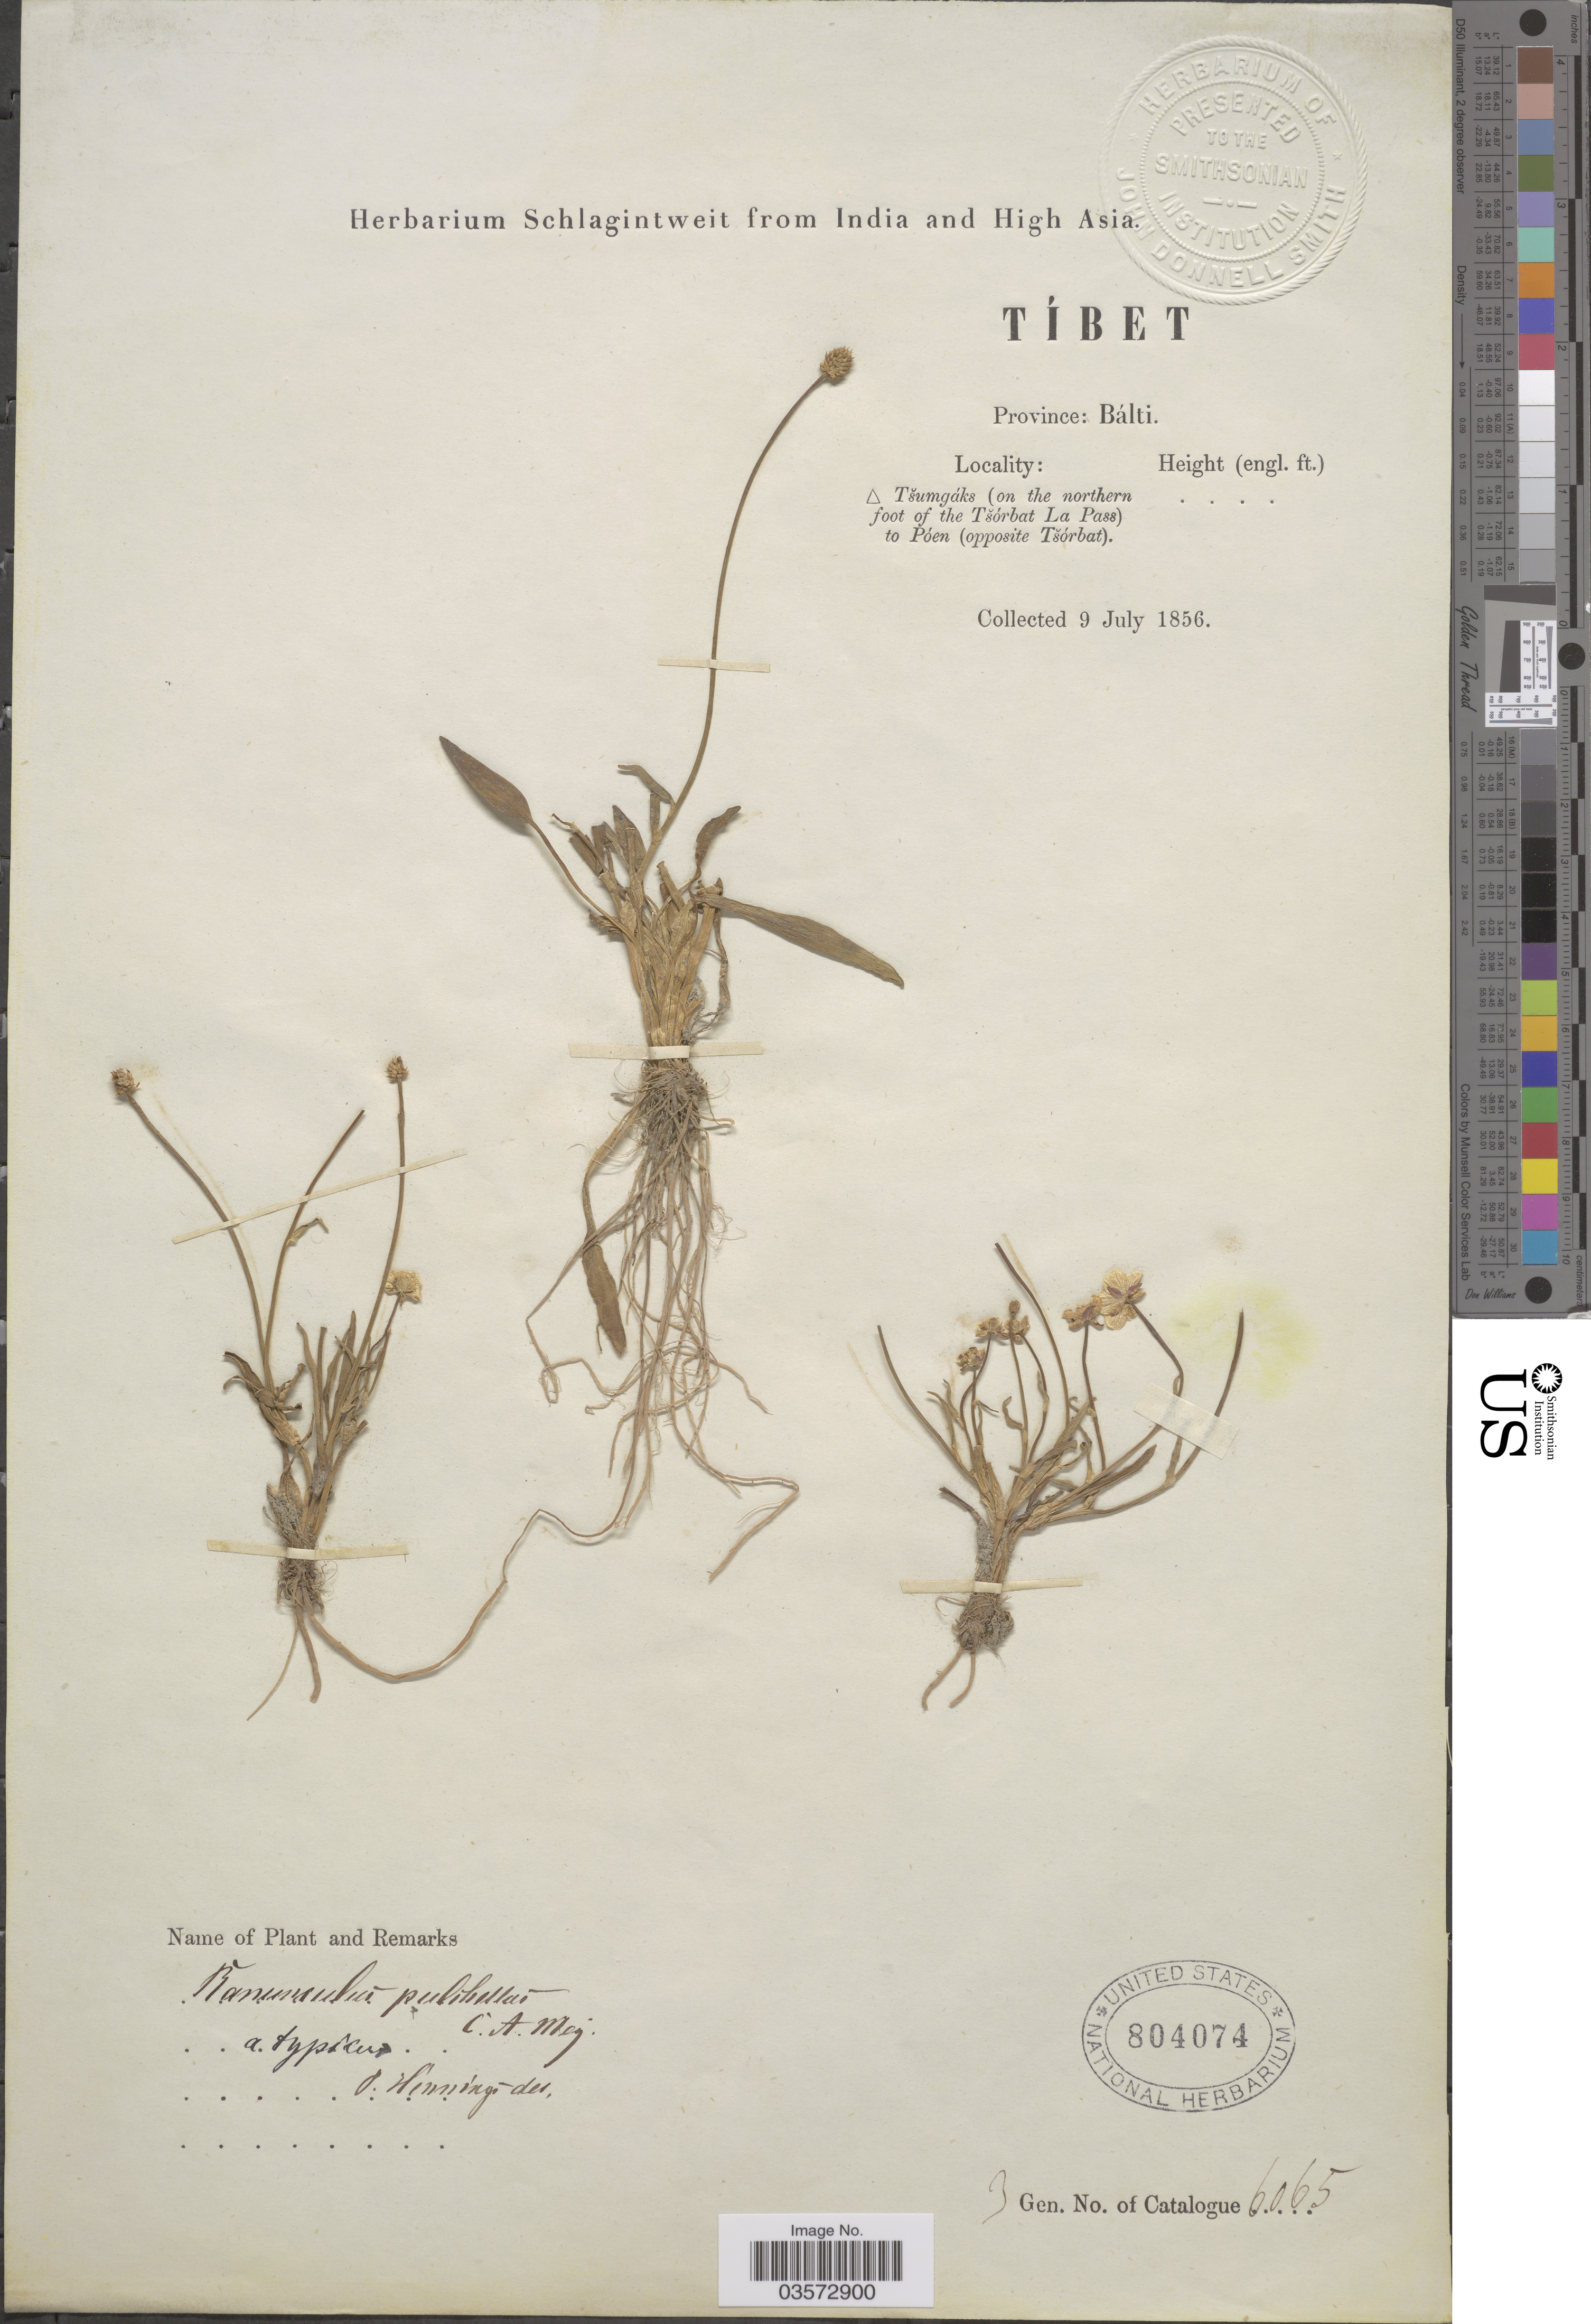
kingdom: Plantae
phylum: Tracheophyta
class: Magnoliopsida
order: Ranunculales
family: Ranunculaceae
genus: Ranunculus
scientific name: Ranunculus pulchellus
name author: Ledeb. ex Spreng.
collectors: ex herb. Schlagintweit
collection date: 1856-07-09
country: China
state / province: Xizang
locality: Tíbet. Province: Bálti. Tšumgáks (on the northern foot of the Tšórbat La Pass) to Póen (opposite Tšórbat).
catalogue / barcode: US 804074